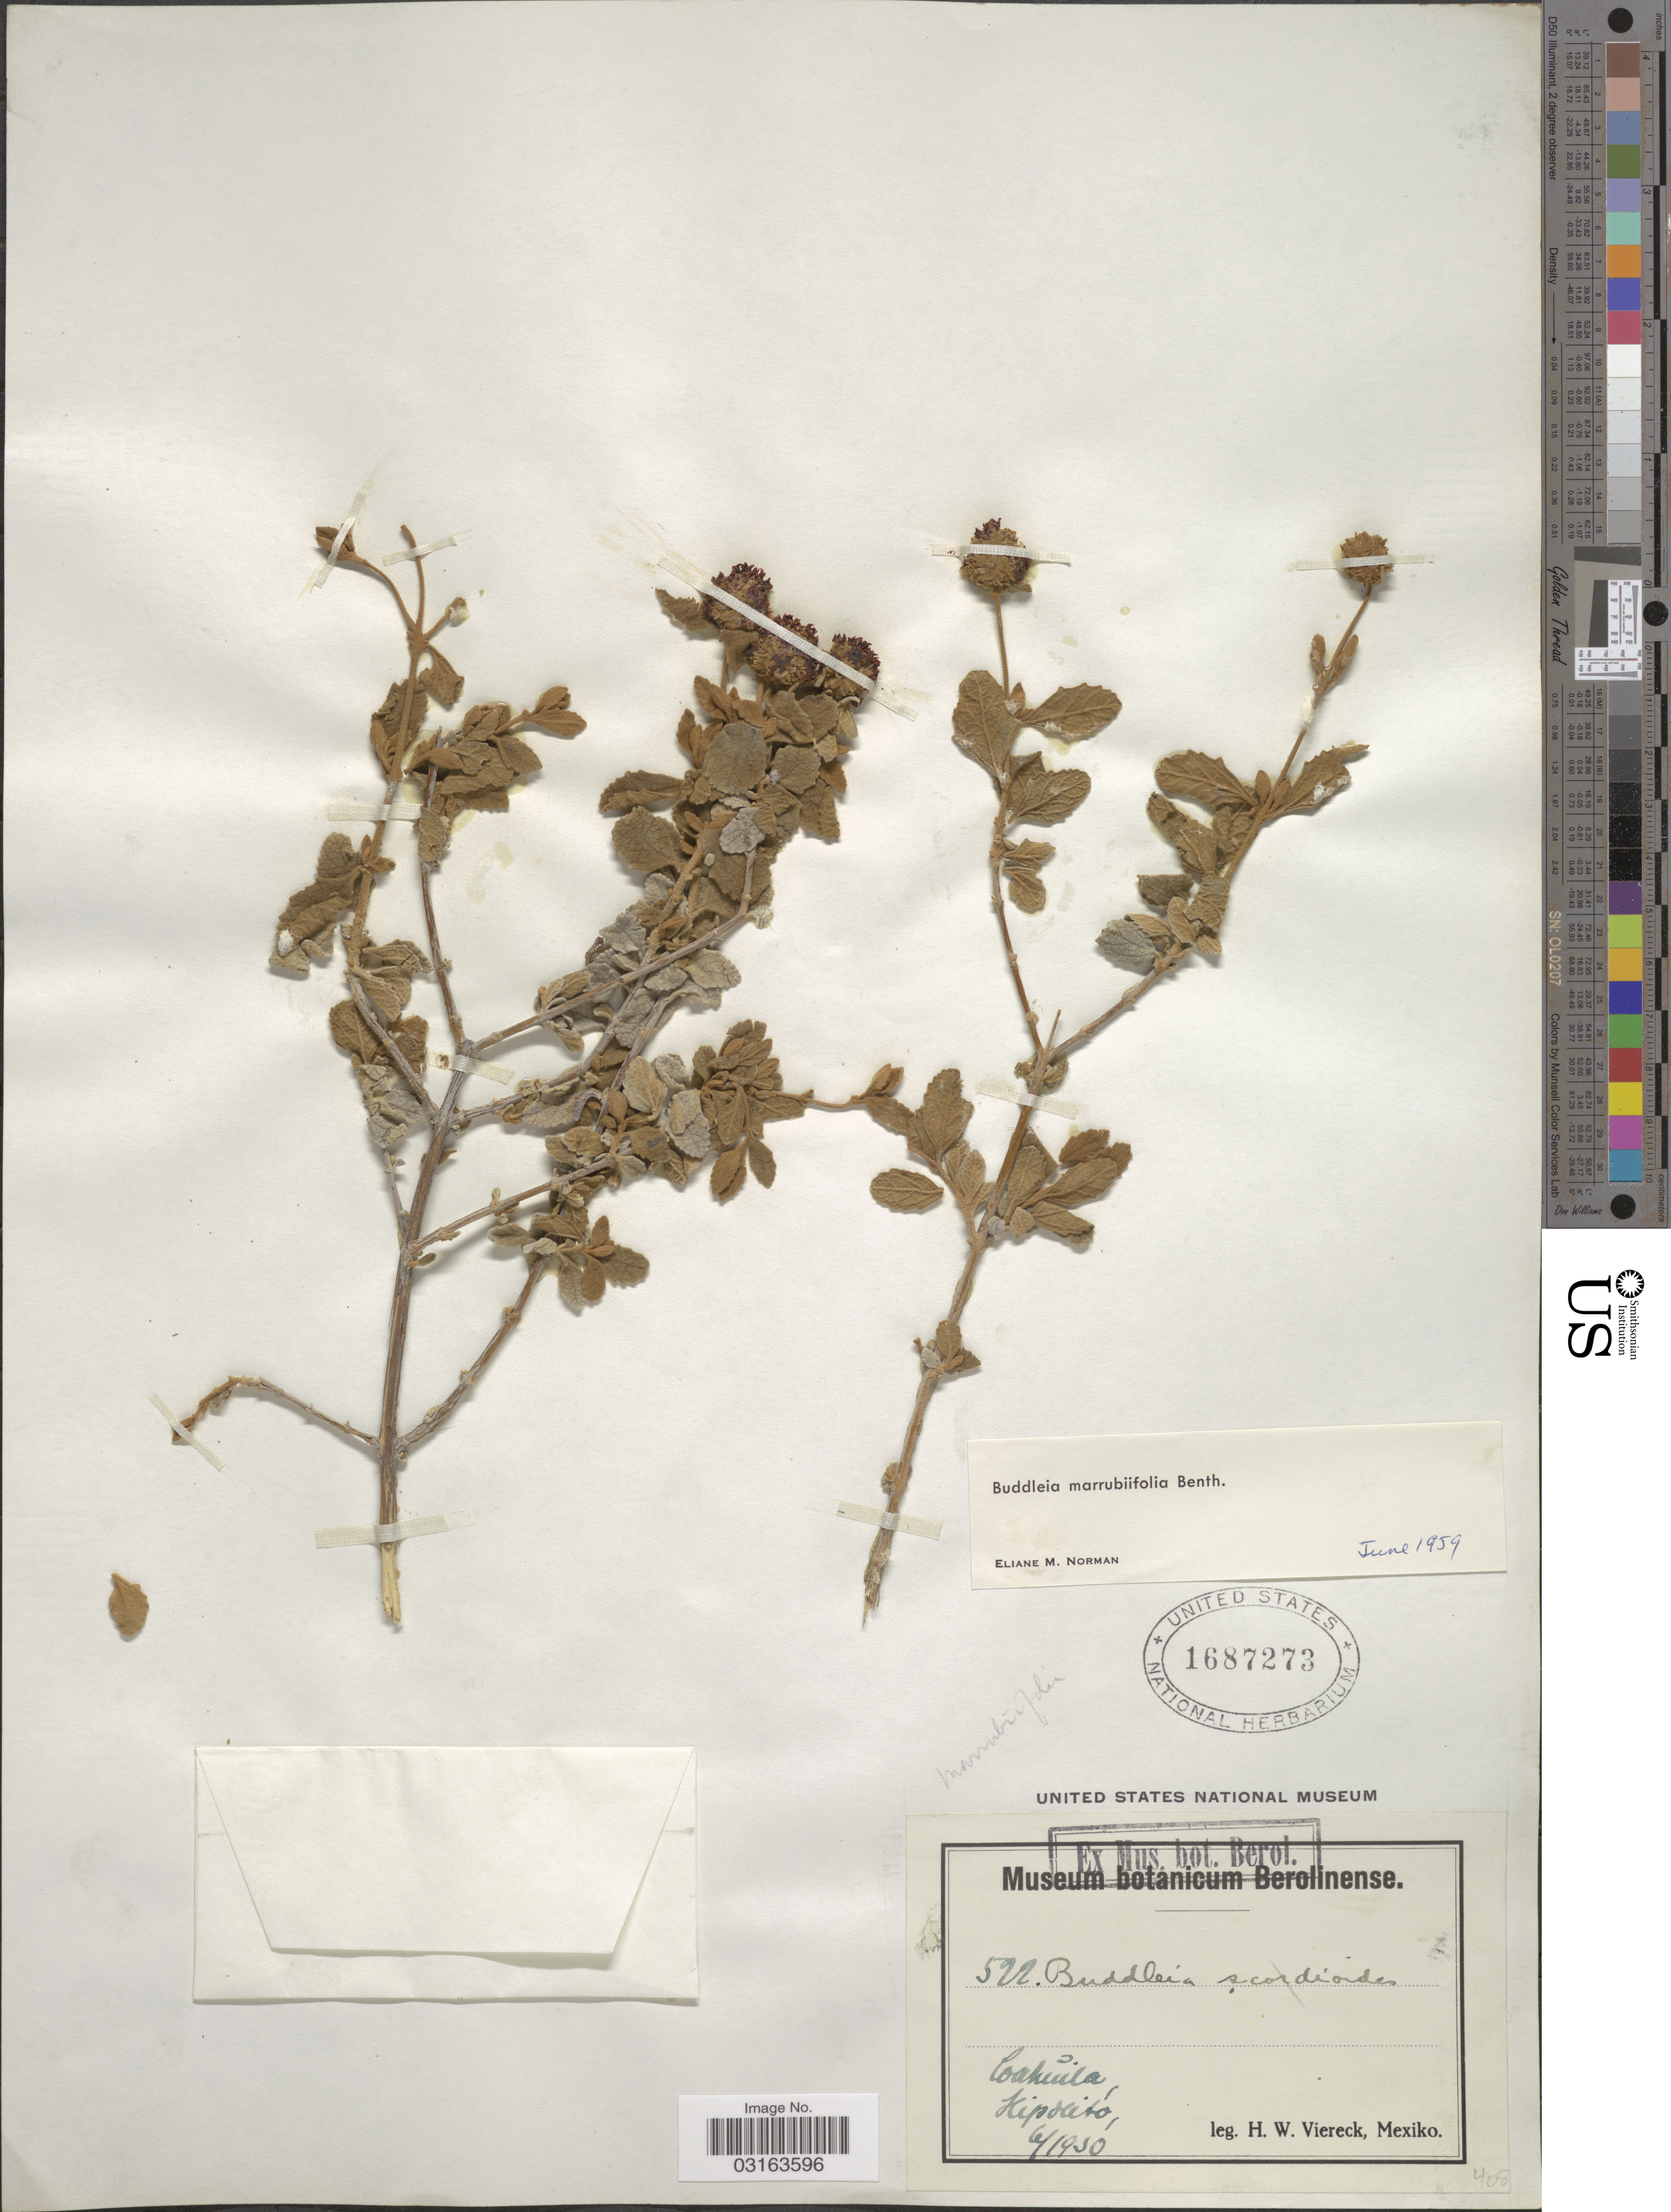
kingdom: Plantae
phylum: Tracheophyta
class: Magnoliopsida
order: Lamiales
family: Scrophulariaceae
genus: Buddleja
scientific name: Buddleja marrubiifolia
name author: Benth.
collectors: H. W. Viereck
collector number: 522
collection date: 1930-06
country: Mexico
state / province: Coahuila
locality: Hipolitó.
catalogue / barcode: US 1687273